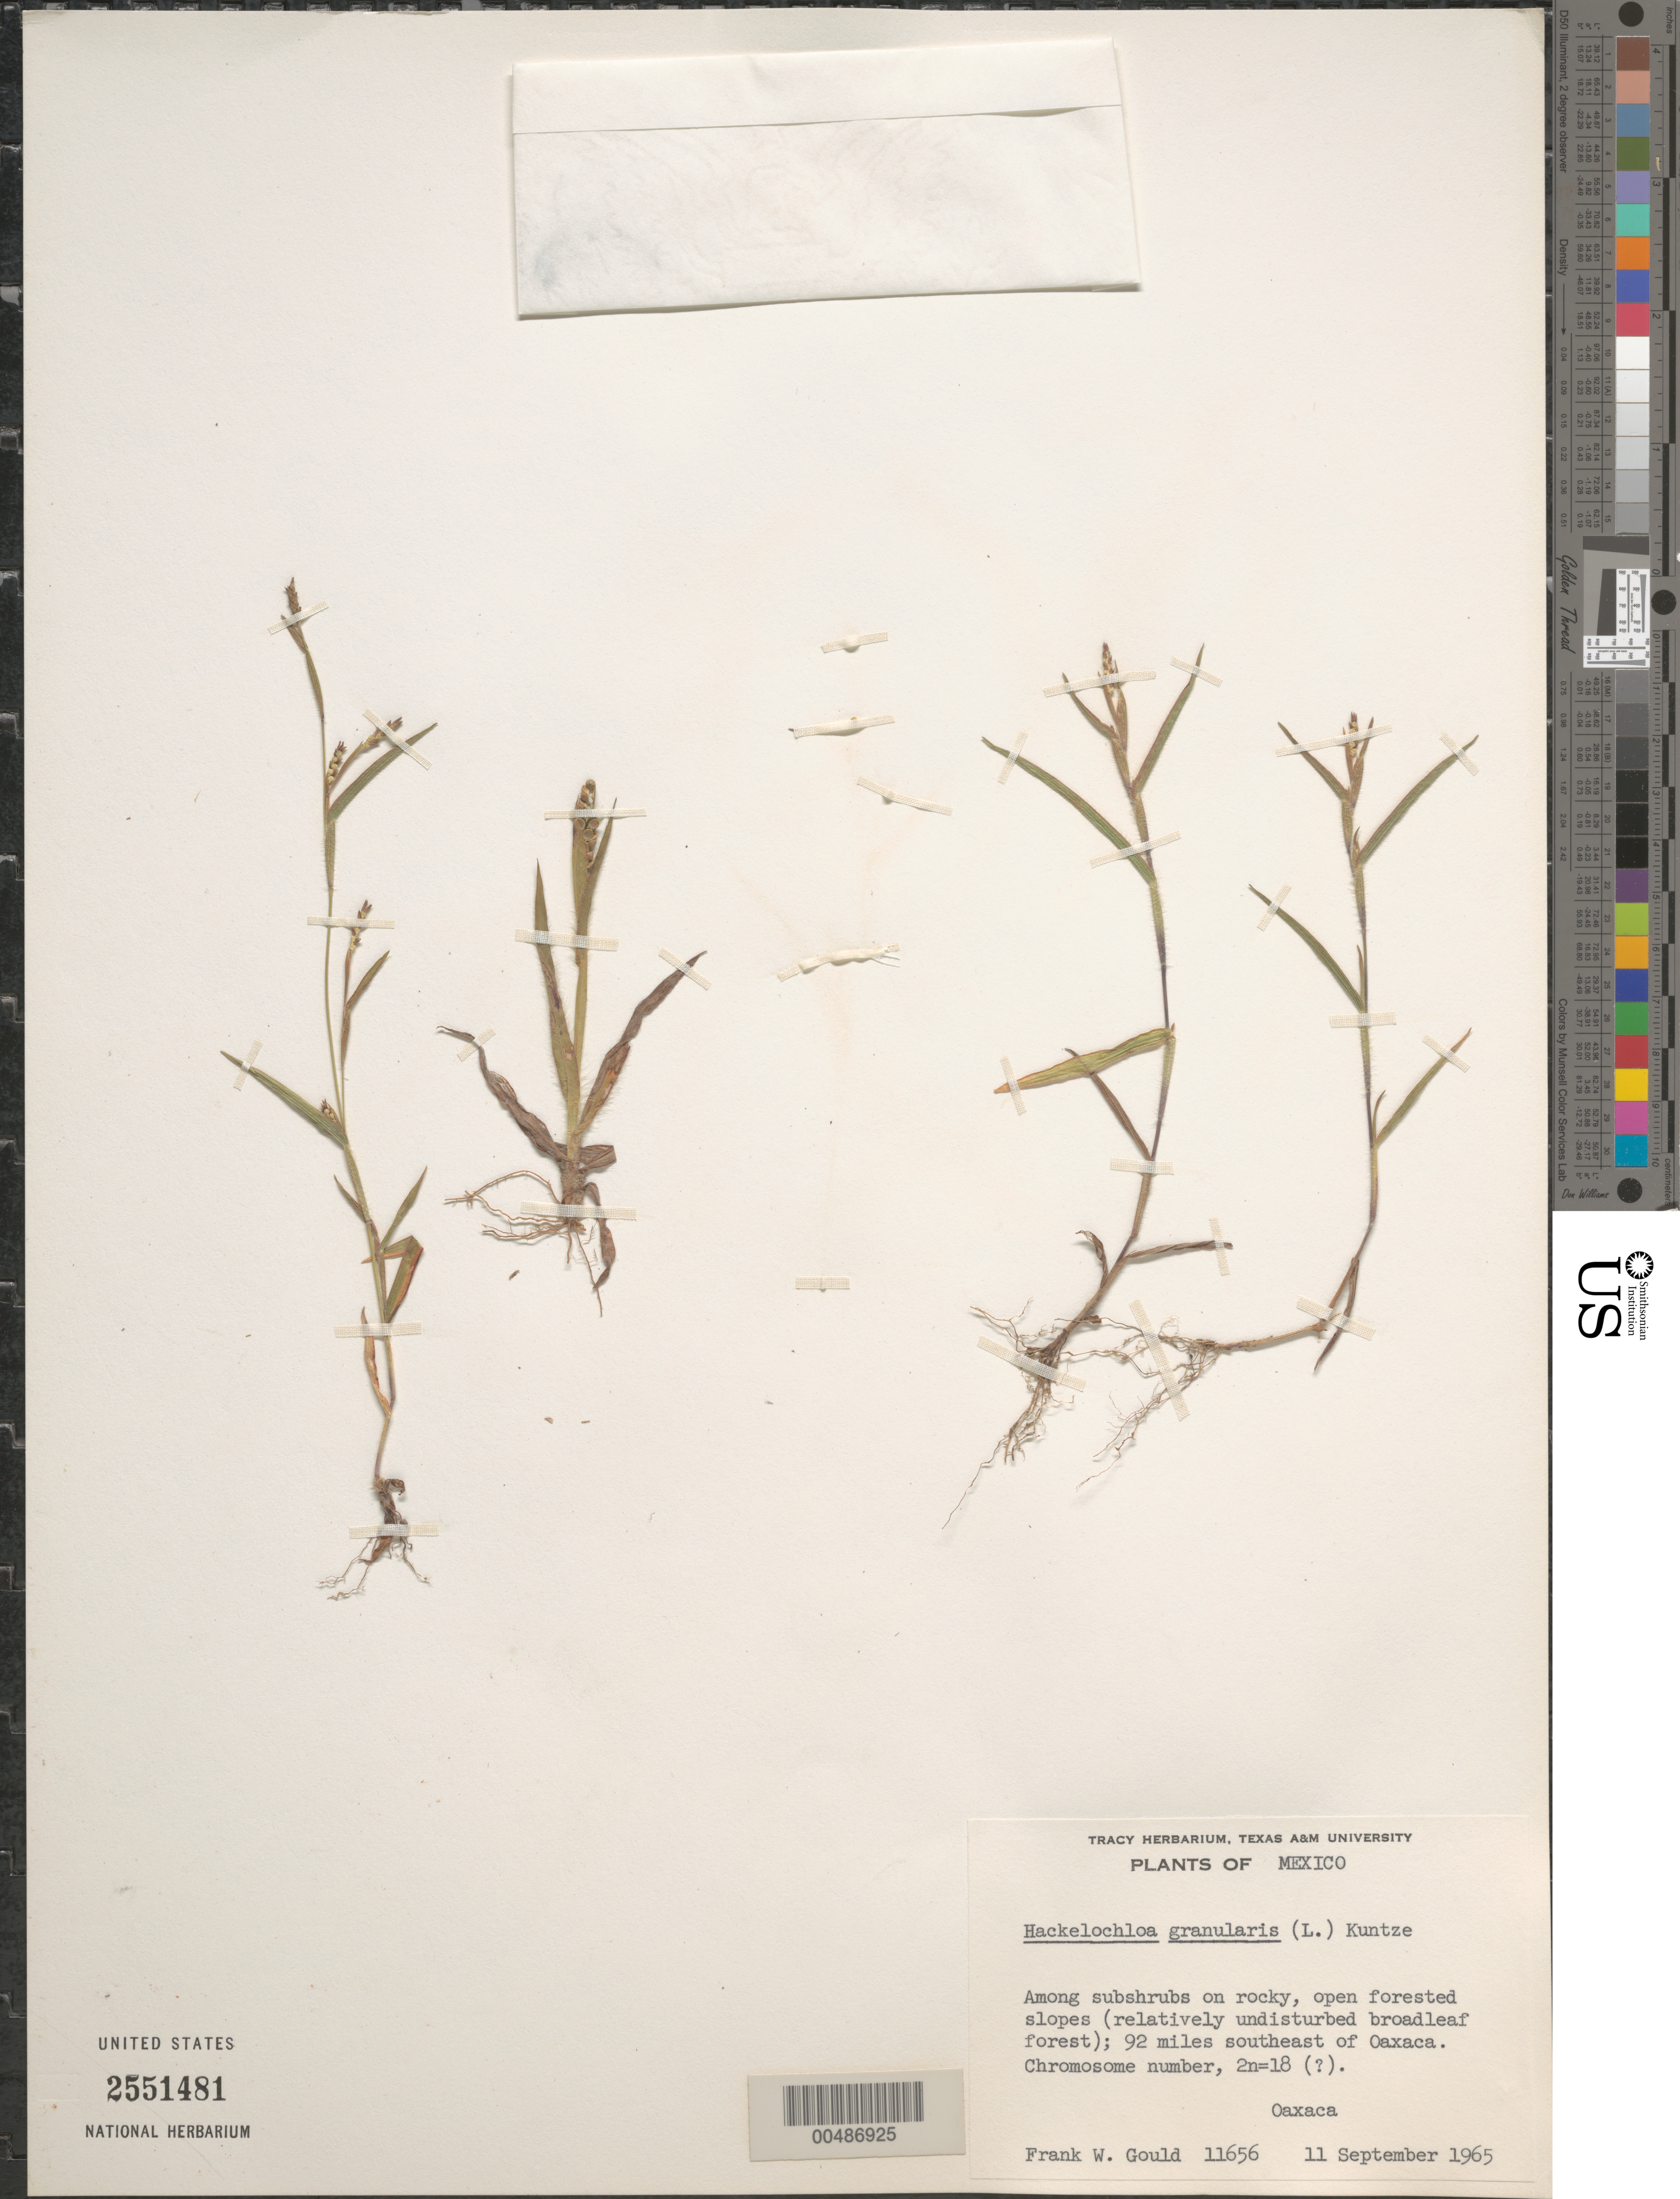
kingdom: Plantae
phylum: Tracheophyta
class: Liliopsida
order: Poales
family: Poaceae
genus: Hackelochloa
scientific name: Hackelochloa granularis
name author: (L.) Kuntze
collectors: F. W. Gould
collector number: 11656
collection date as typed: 11 Sep 1965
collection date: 1965-09-11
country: Mexico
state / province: Oaxaca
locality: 92 mi SE of Oaxaca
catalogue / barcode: US 2551481